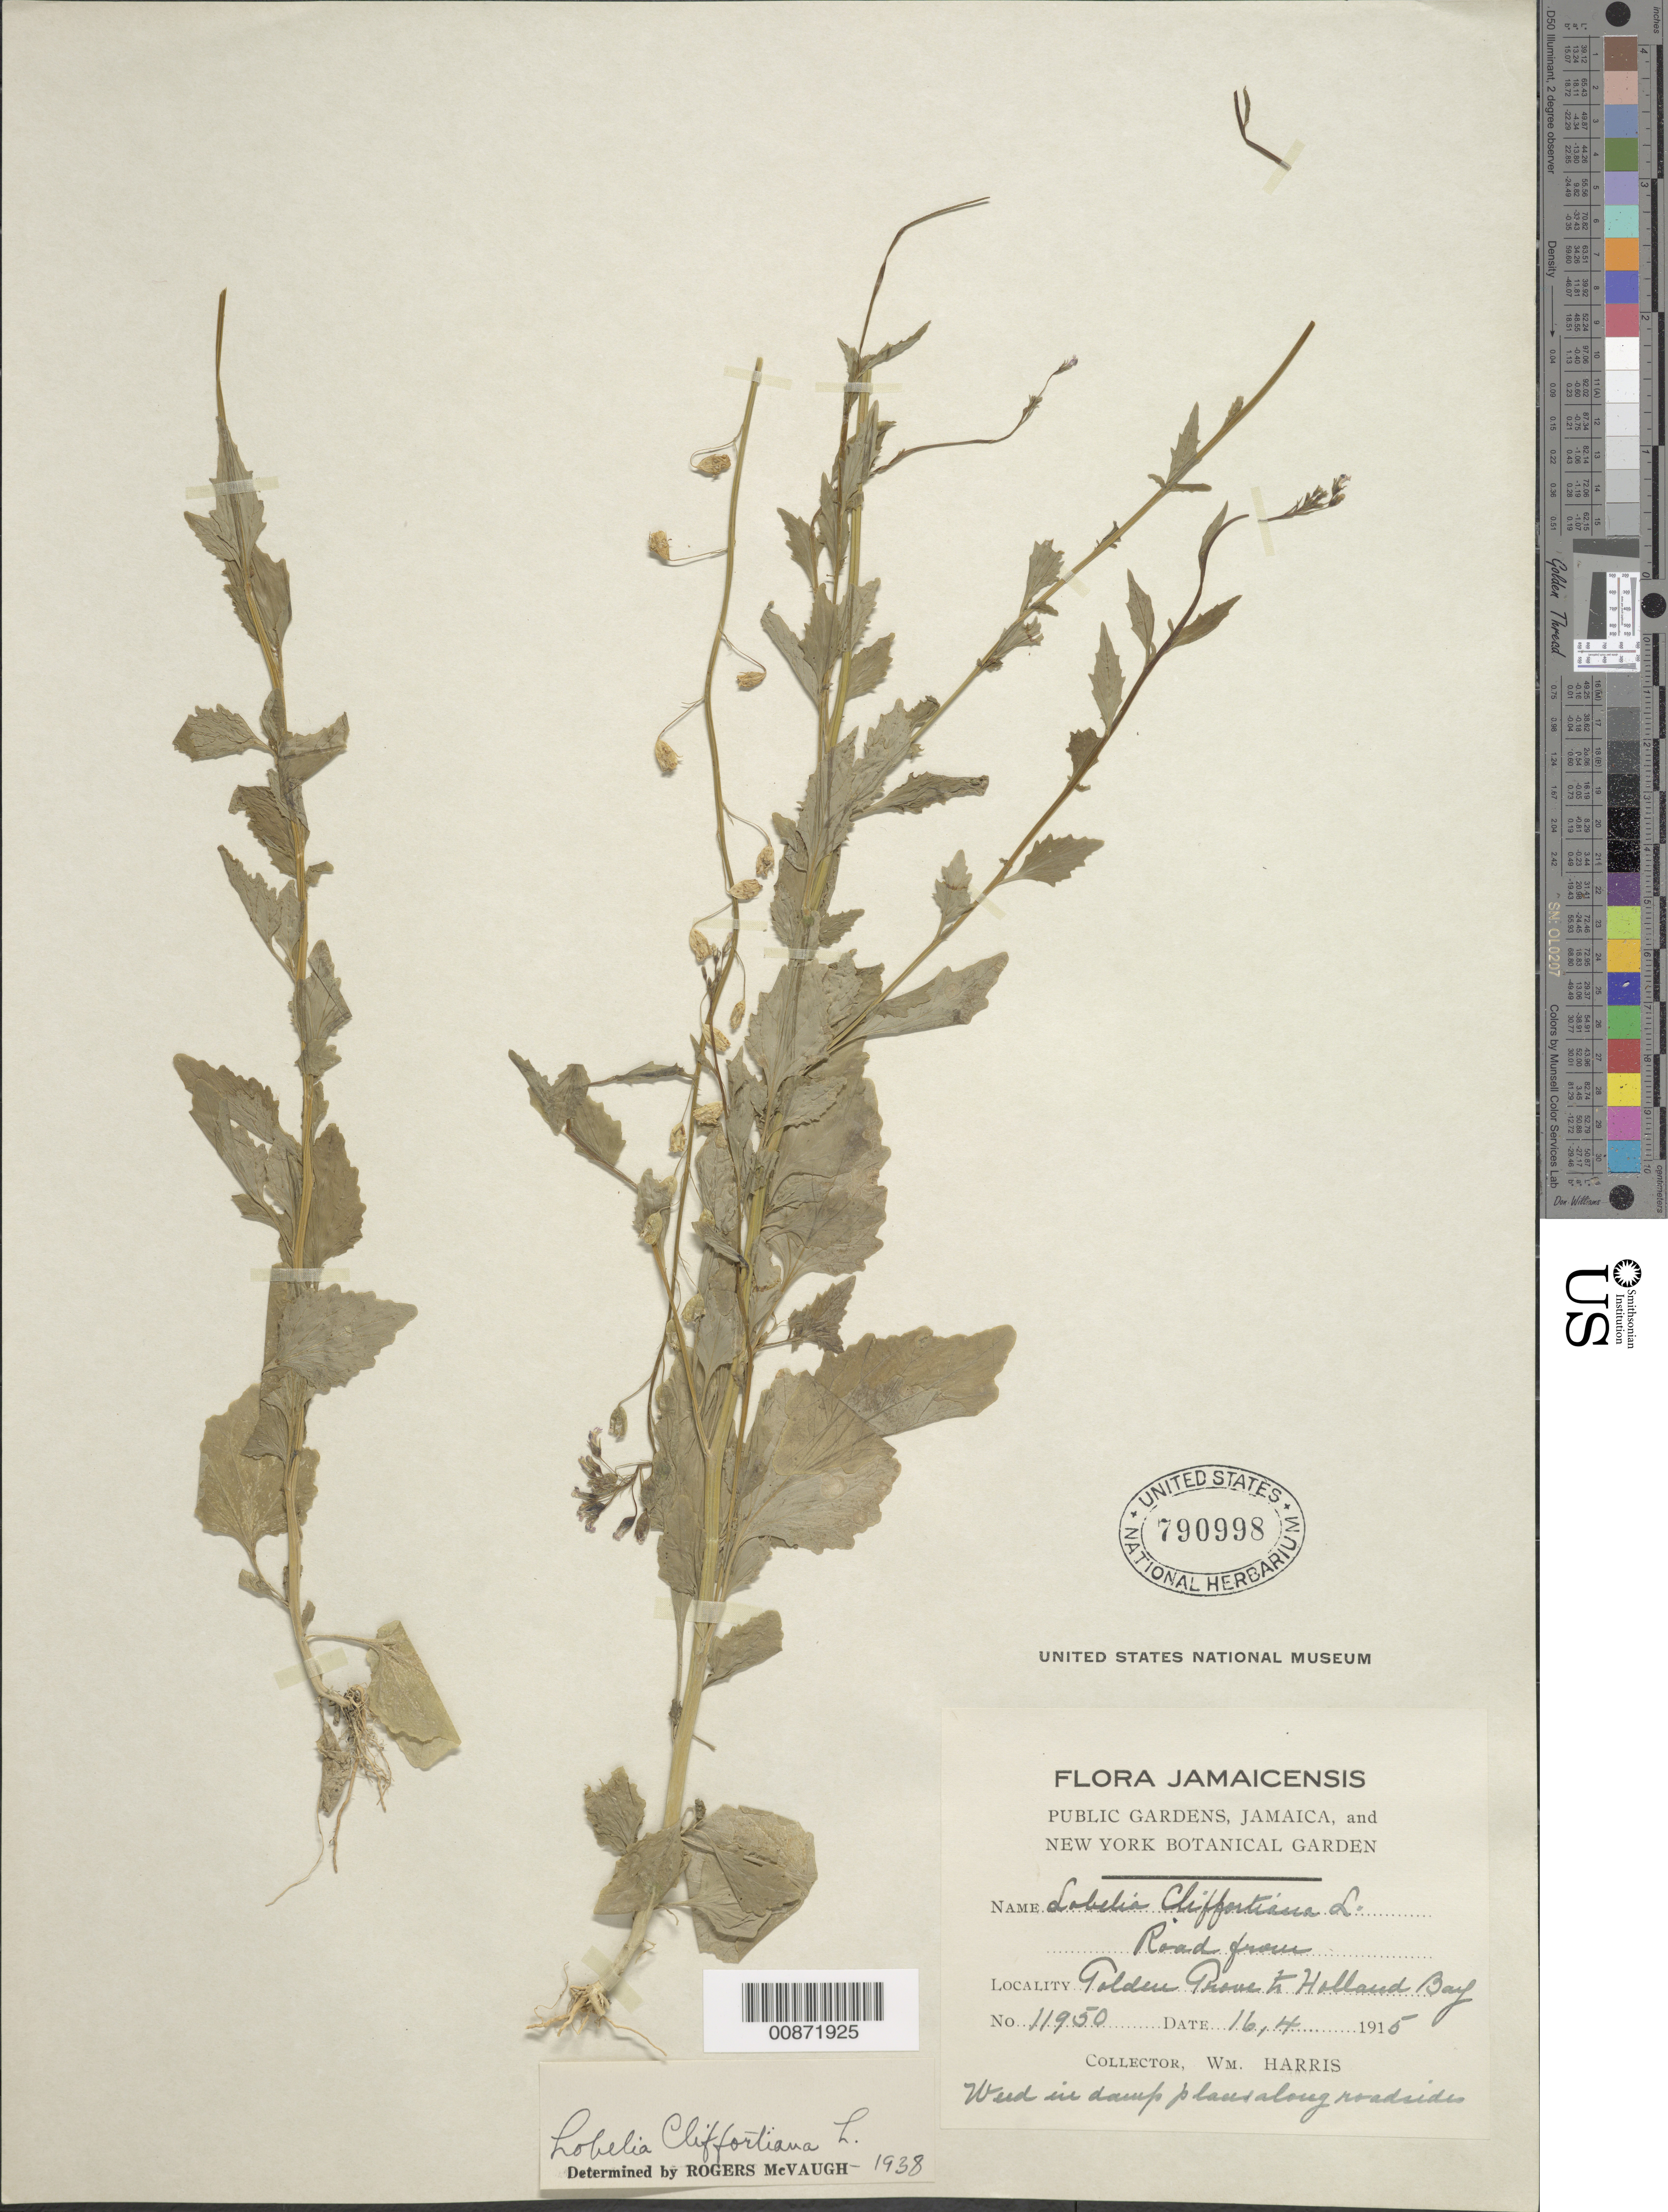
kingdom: Plantae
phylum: Tracheophyta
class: Magnoliopsida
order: Asterales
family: Campanulaceae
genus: Lobelia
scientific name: Lobelia cliffortiana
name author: L.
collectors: W. H. Harris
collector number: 11950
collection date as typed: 16 Apr 1915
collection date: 1915-04-16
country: Jamaica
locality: Road from Golden Grove to Holland Bay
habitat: In damp places along roads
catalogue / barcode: US 790998